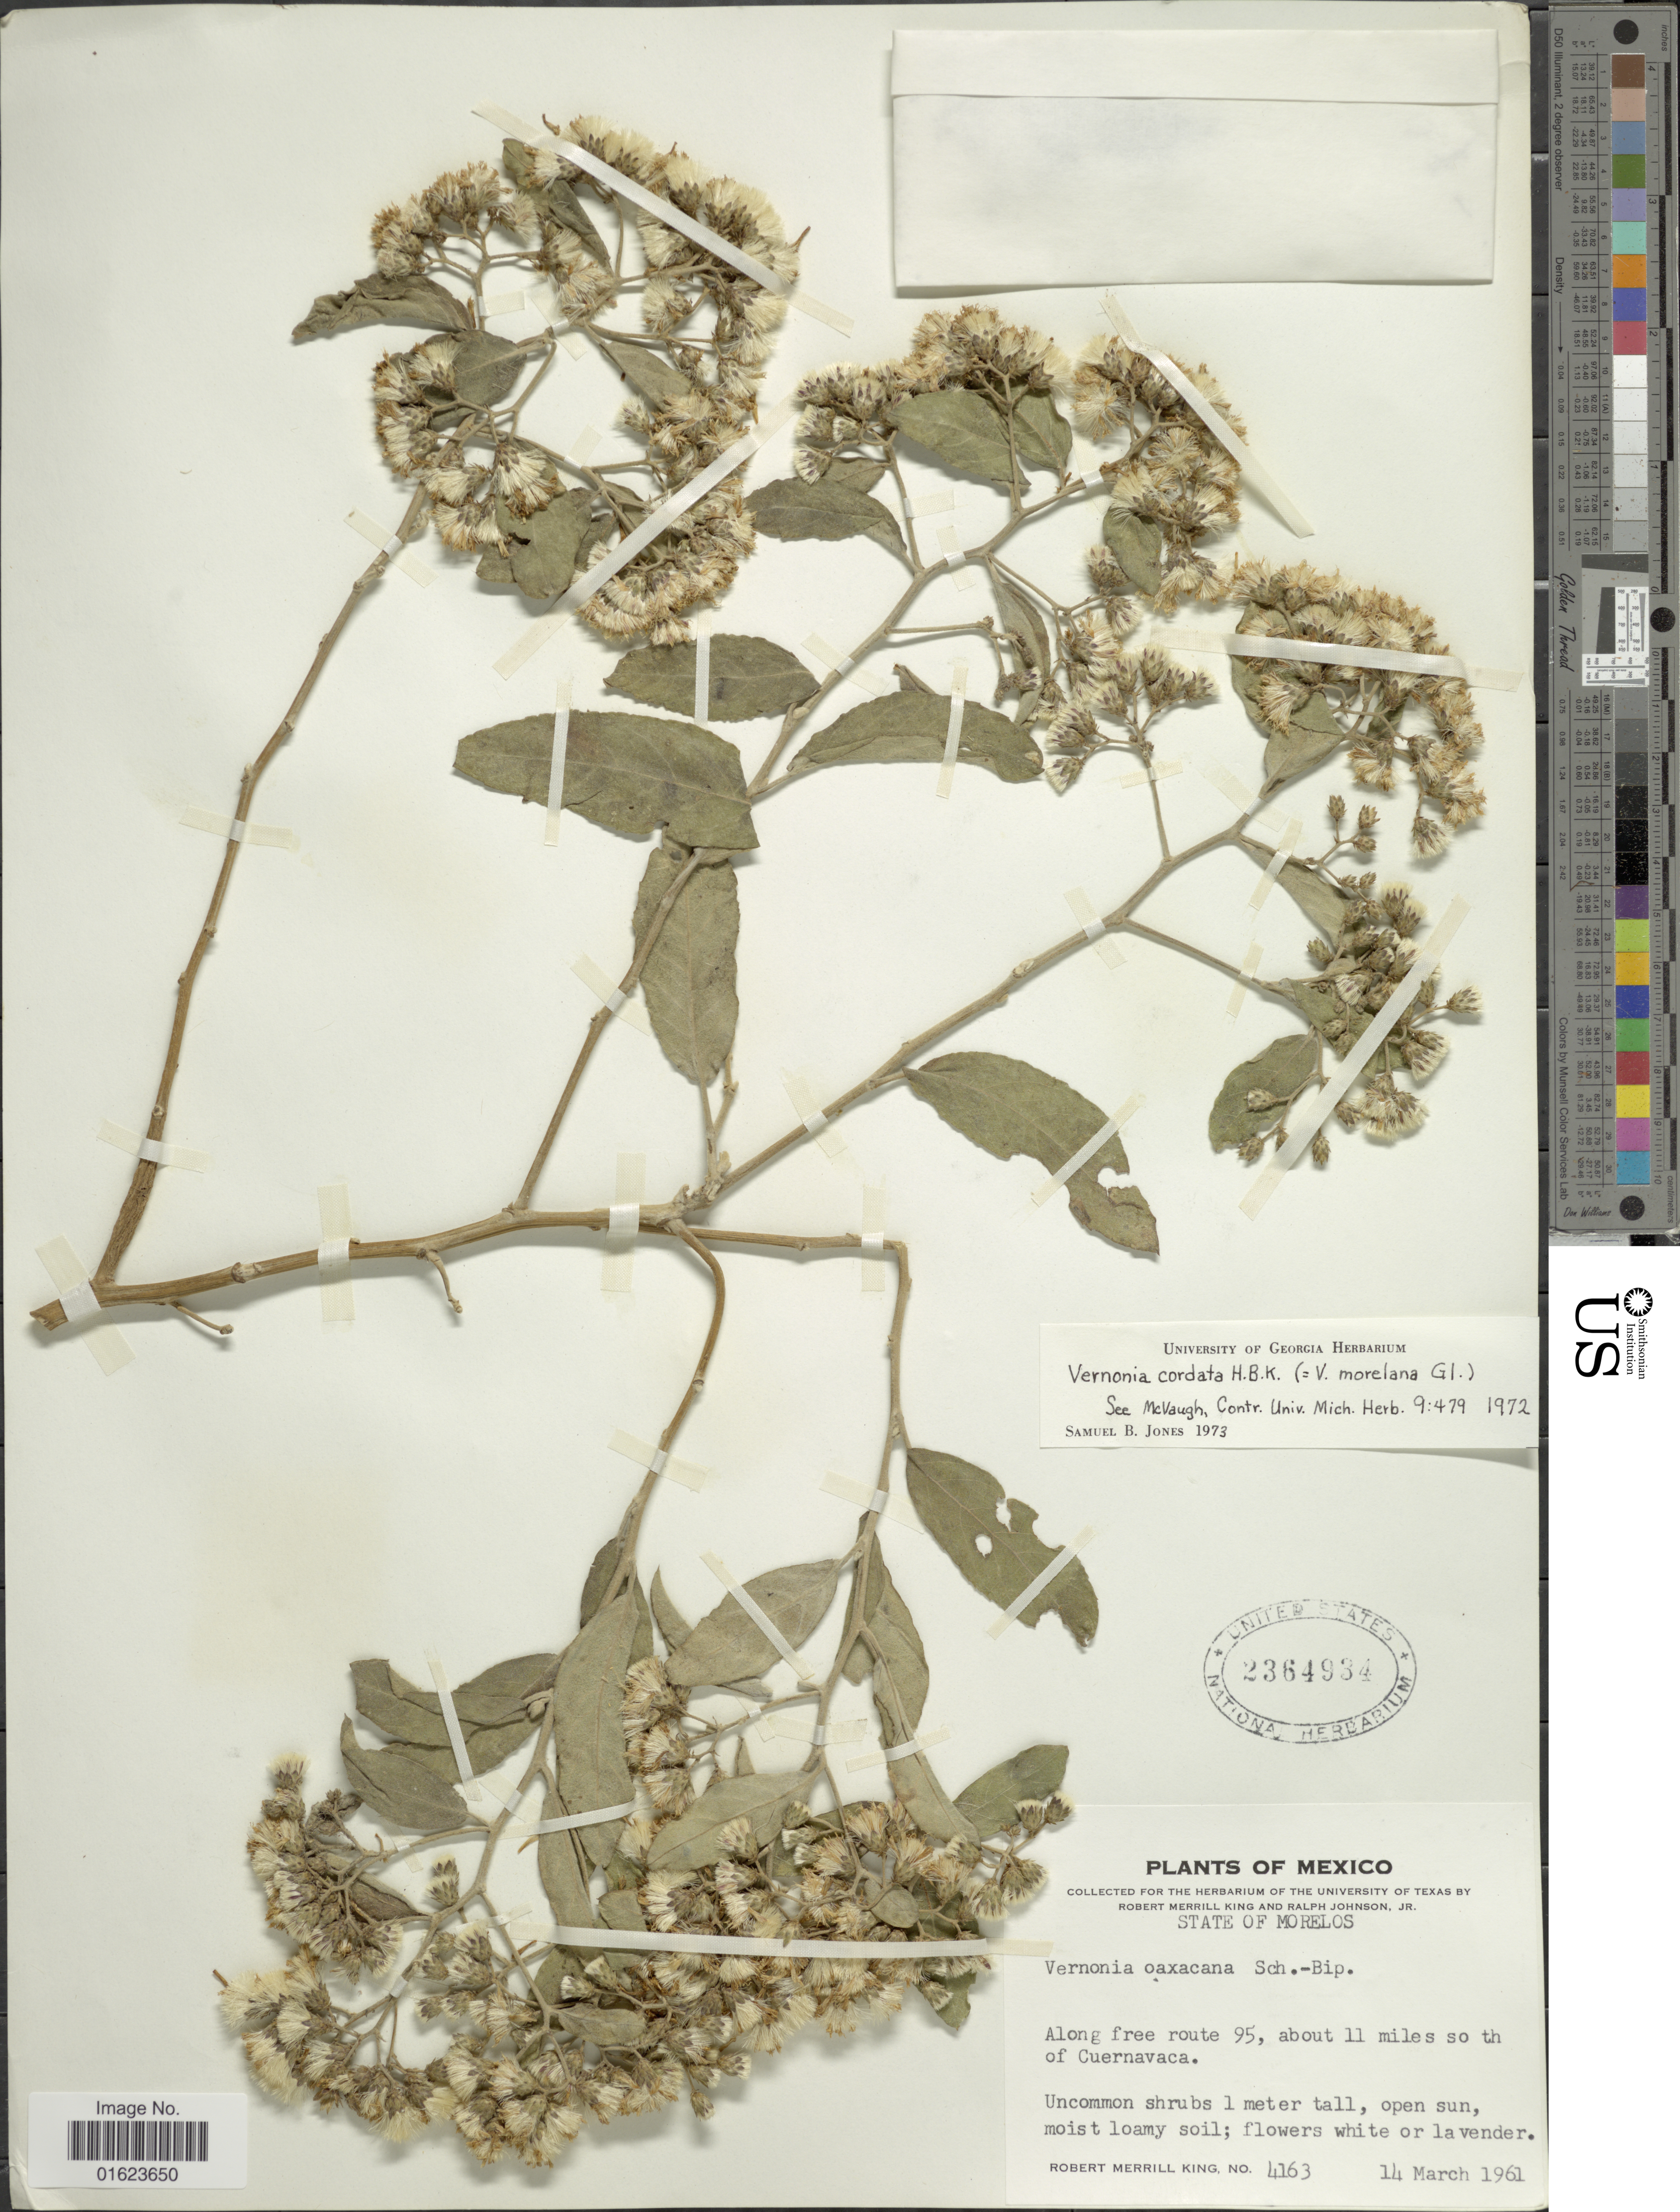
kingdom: Plantae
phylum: Tracheophyta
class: Magnoliopsida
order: Asterales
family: Asteraceae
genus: Vernonanthura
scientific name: Vernonanthura cordata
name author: (Kunth) H. Rob.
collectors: R. M. King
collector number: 4163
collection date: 1961-03-14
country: Mexico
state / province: Morelos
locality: State of Morelos. Along free route 95, about 11 miles so the of Cuernavaca.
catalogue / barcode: US 2364934